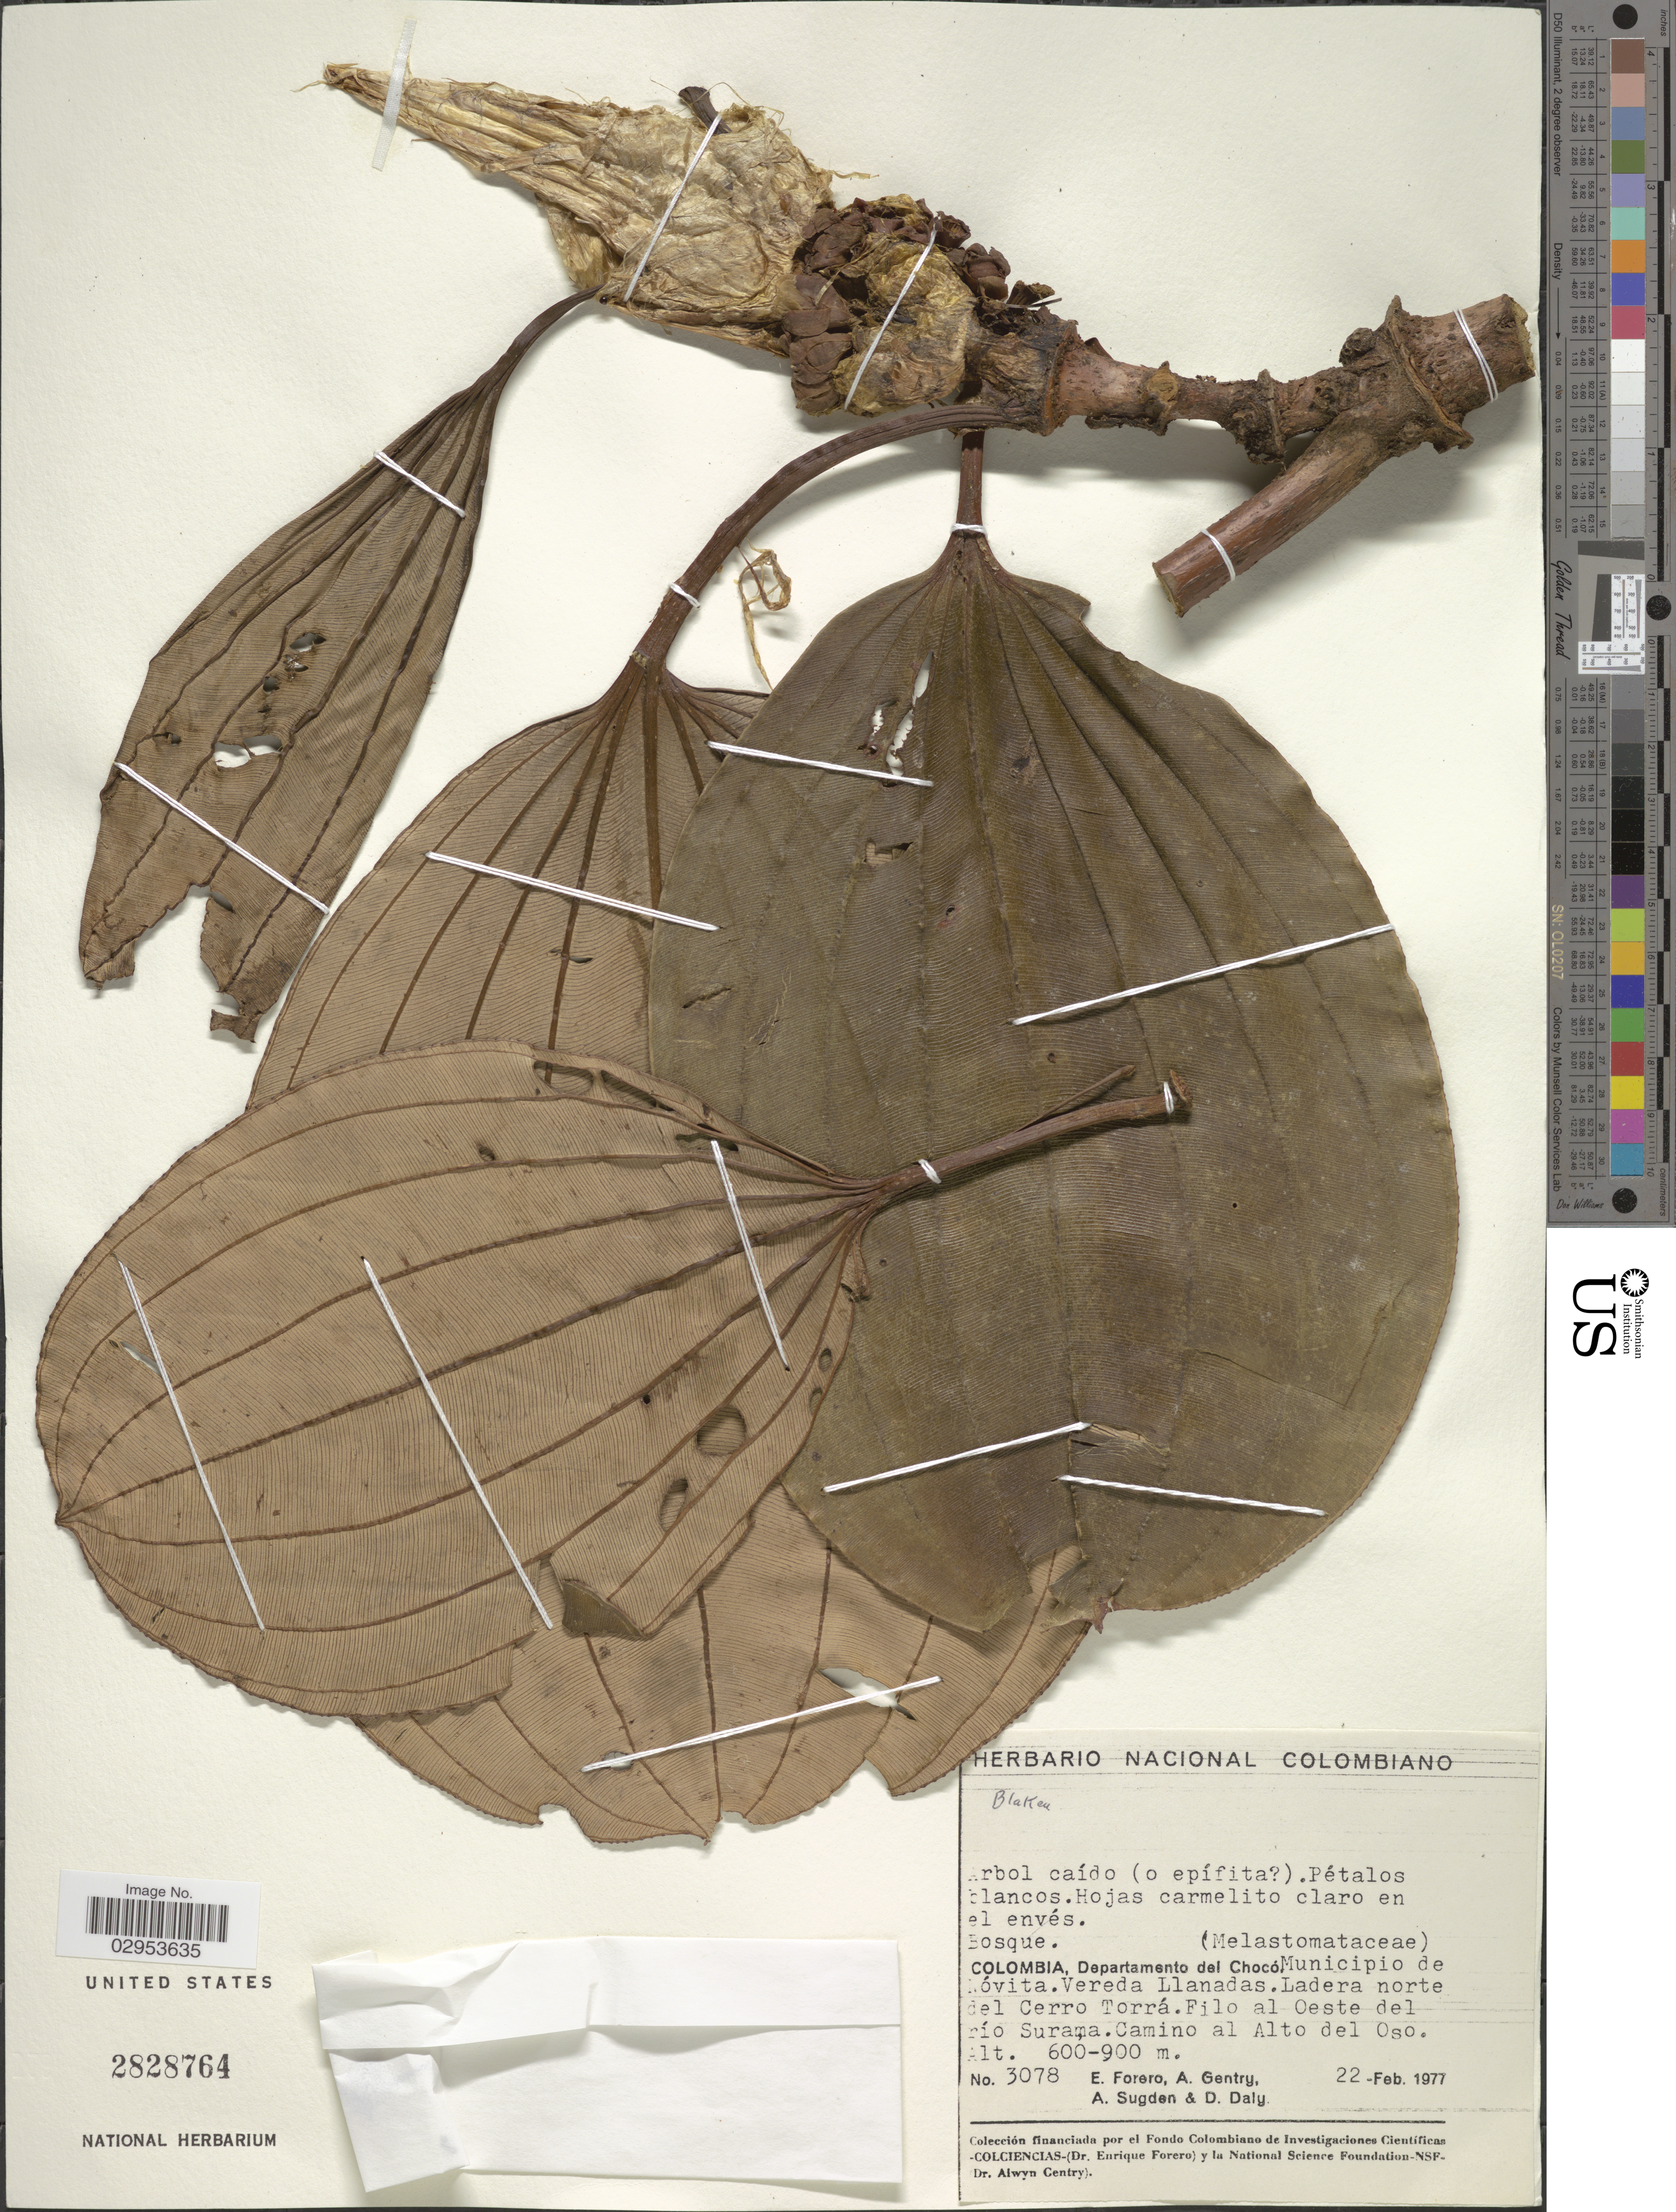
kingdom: Plantae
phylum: Tracheophyta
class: Magnoliopsida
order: Myrtales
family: Melastomataceae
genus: Blakea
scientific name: Blakea sp.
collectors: E. Forero, A. H. Gentry, A. Sugden & D. C. Daly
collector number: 3078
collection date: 1977-02-22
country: Colombia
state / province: Chocó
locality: Departamento del Chocó. Municipio de Nóvita. Vereda Llanadas. Ladera norte del Cerro Torrá. Filo al Oeste del río Surama. Camino al Alto del Oso.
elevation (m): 600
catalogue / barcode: US 2828764